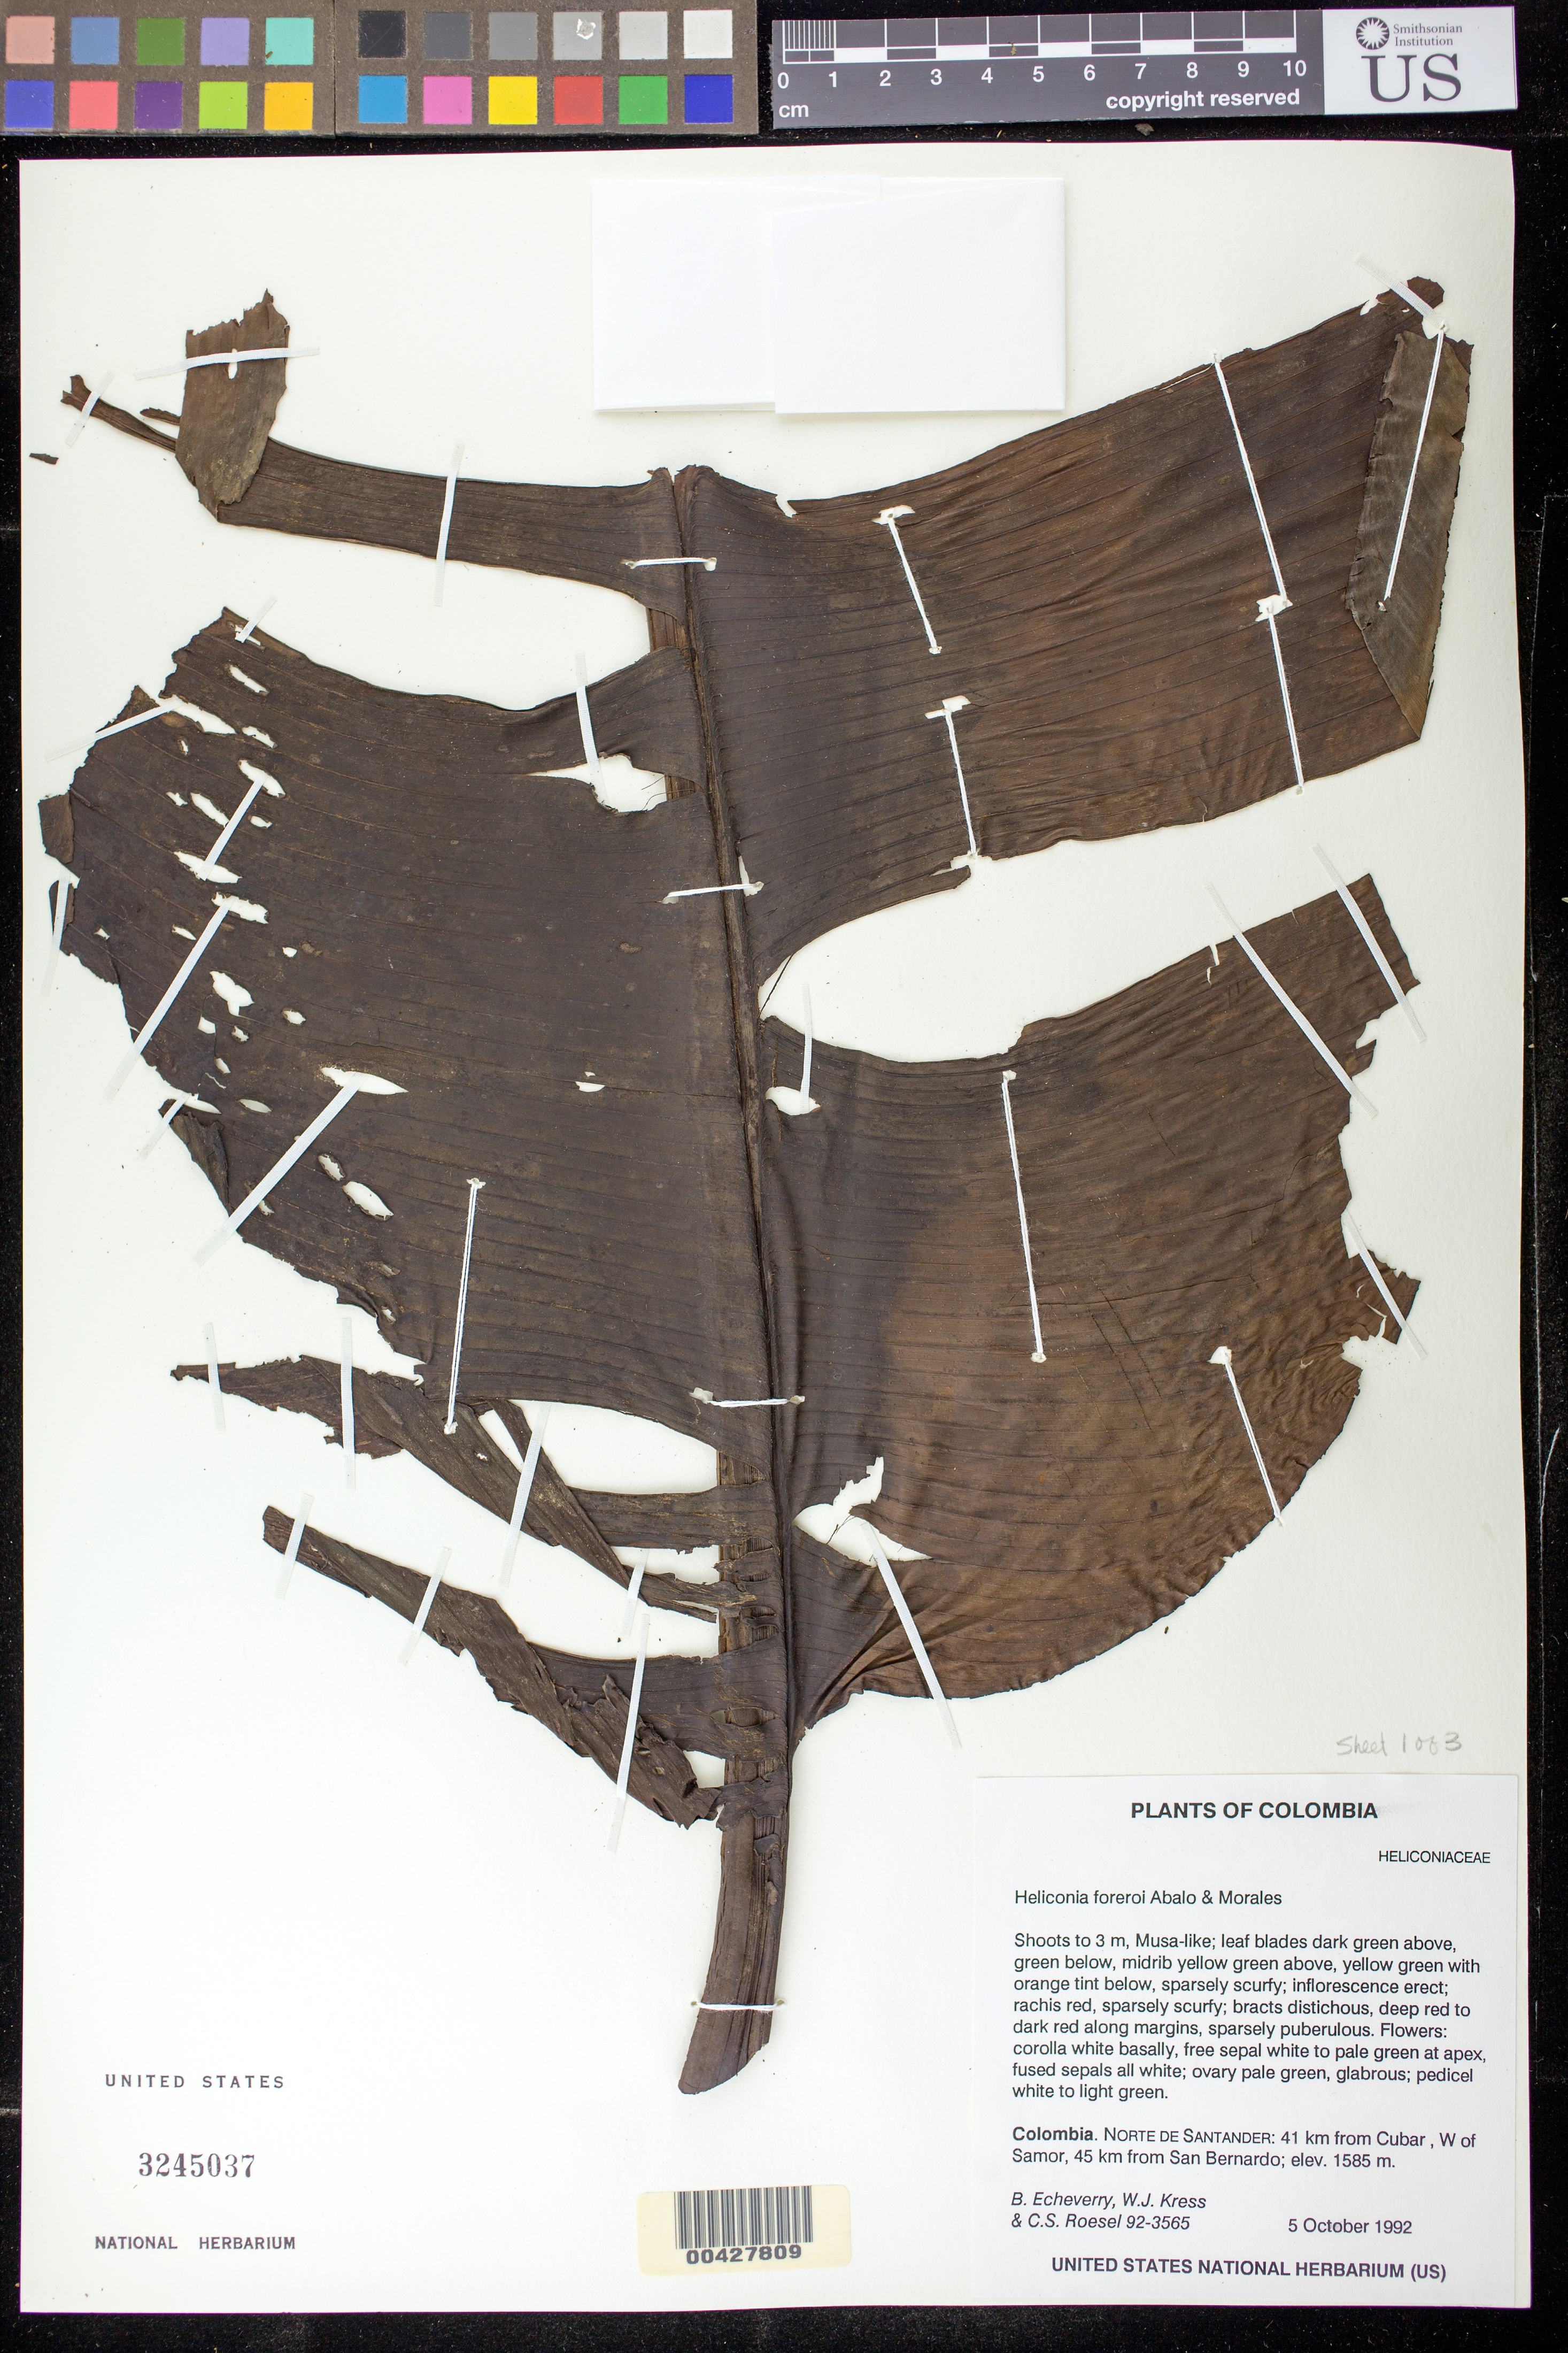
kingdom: Plantae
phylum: Tracheophyta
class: Liliopsida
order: Zingiberales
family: Heliconiaceae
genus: Heliconia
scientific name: Heliconia foreroi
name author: Abalo & G. Morales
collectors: B. Echeverry, W. J. Kress & C. S. Roesel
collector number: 92-3565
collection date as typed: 05 Oct 1992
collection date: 1992-10-05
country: Colombia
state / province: Norte de Santander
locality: From Cubar to Samor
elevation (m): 1585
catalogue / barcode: US 3245037